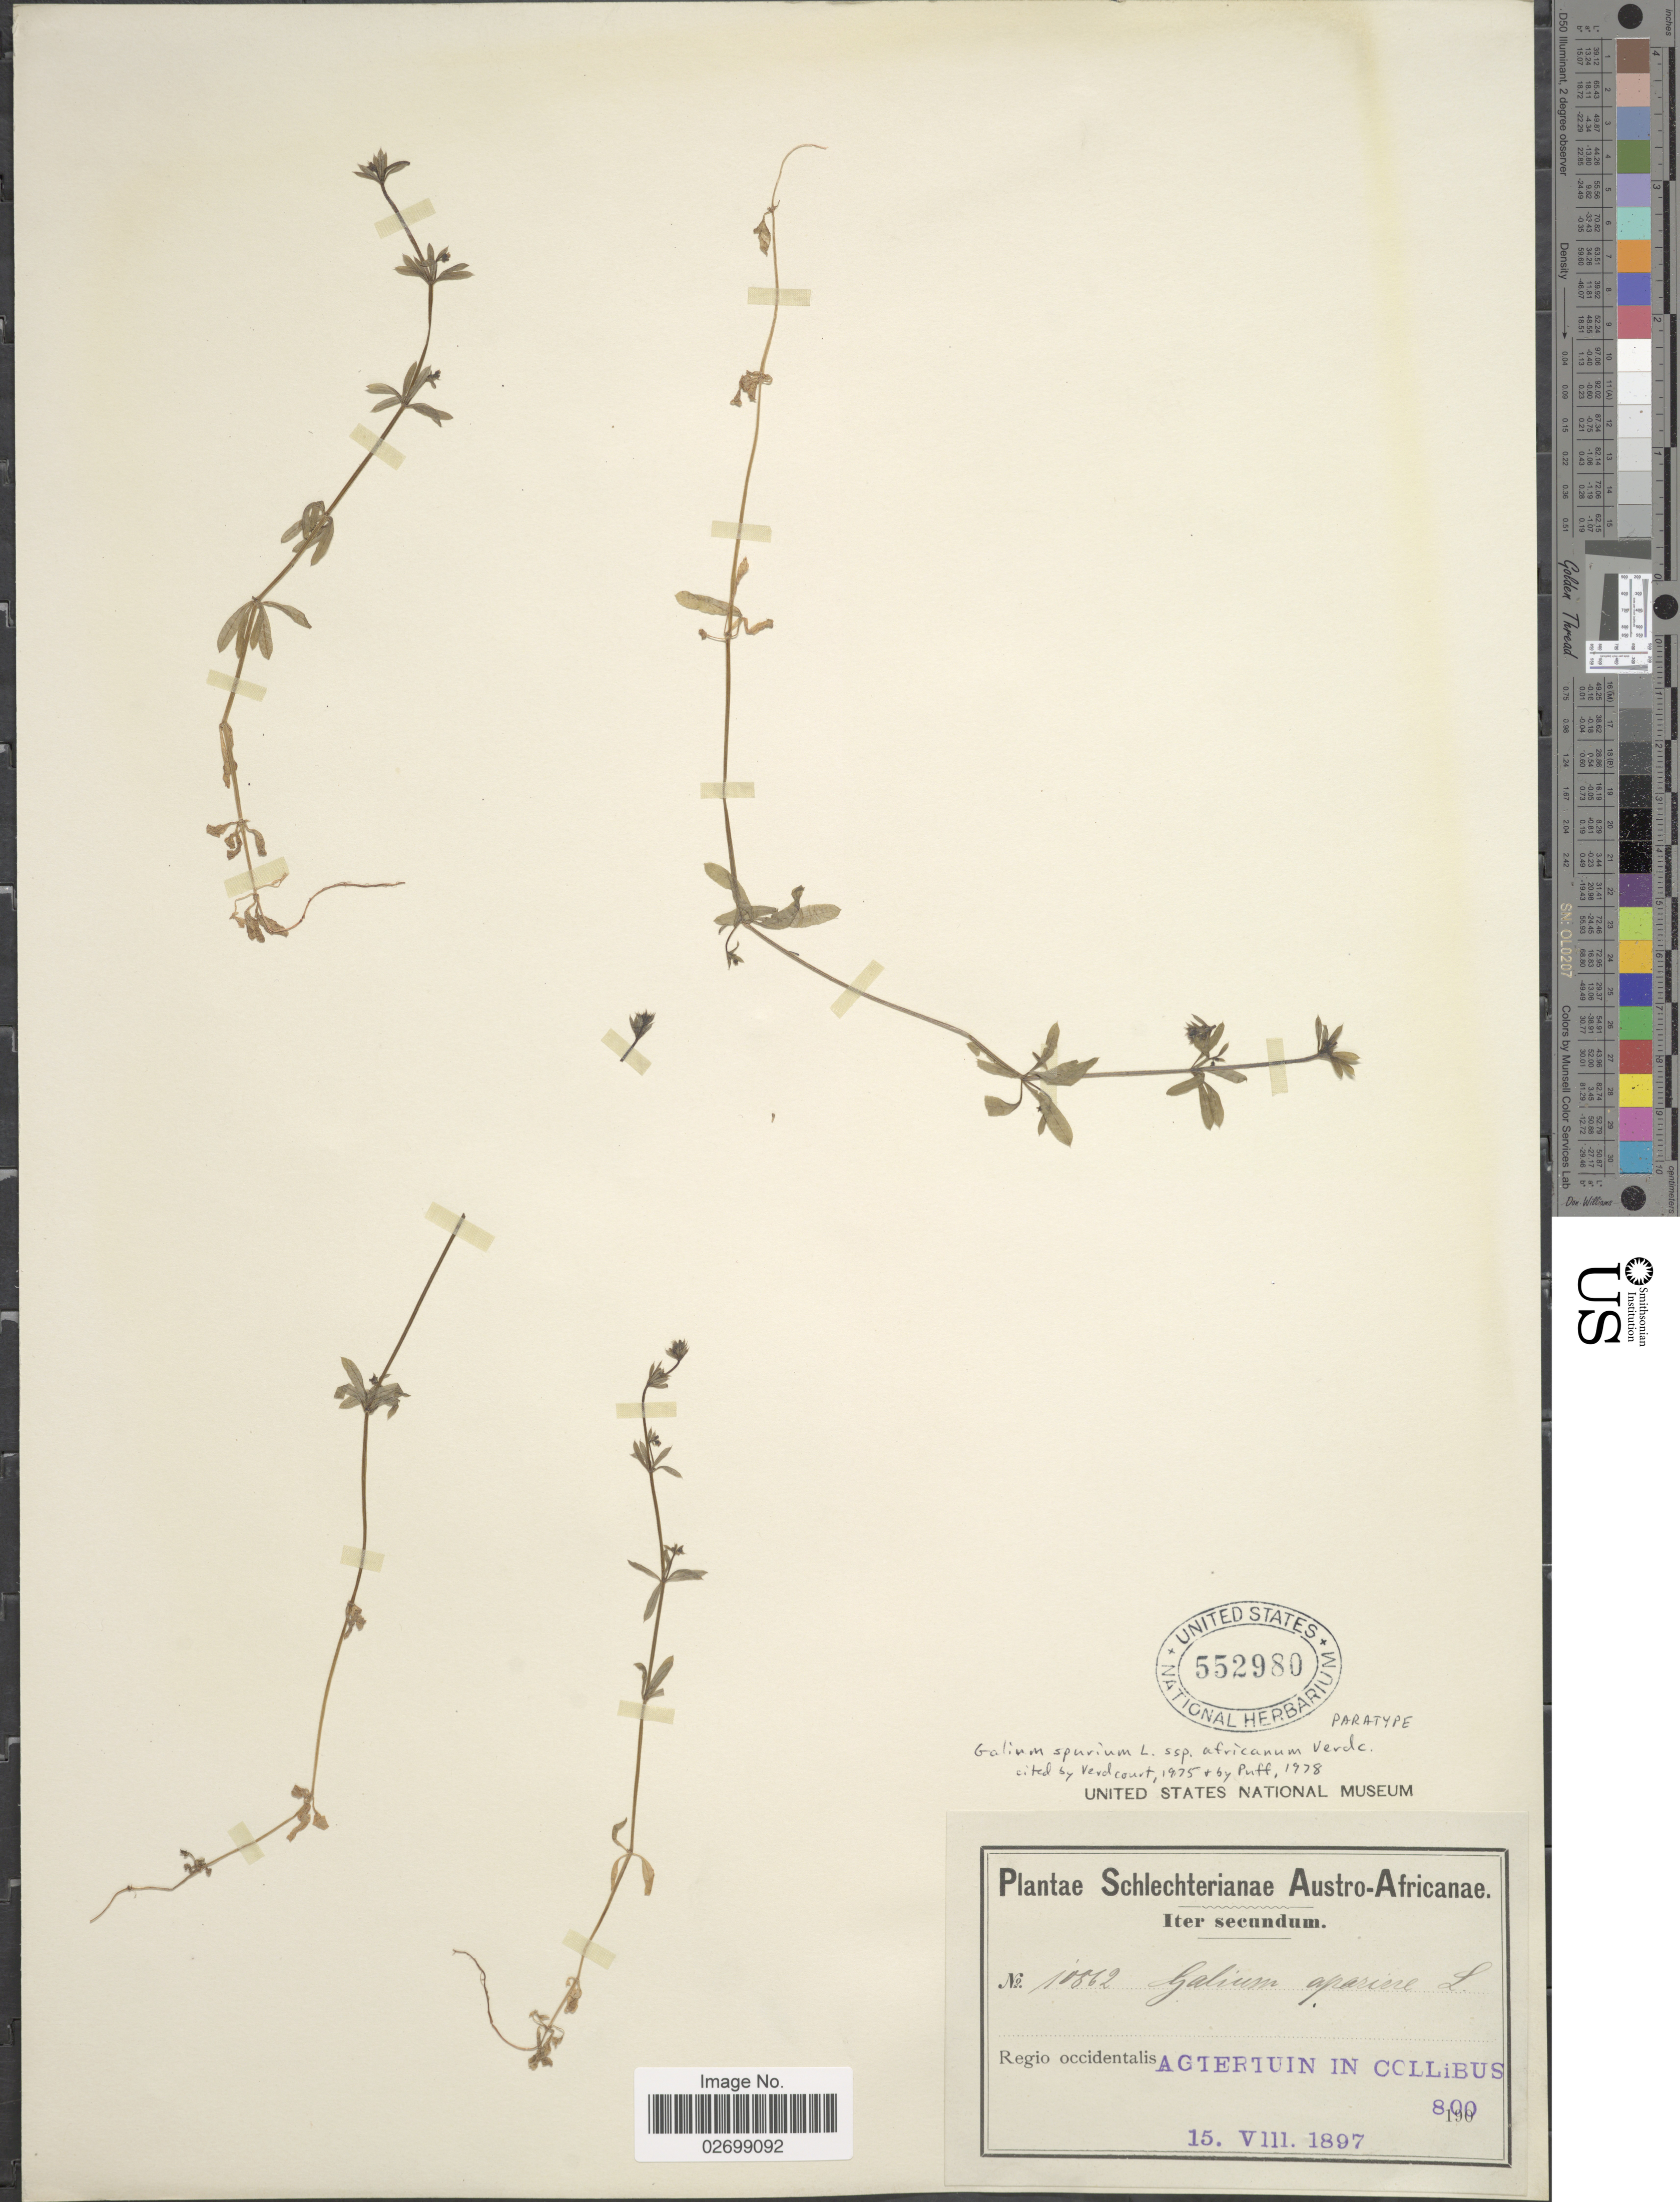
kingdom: Plantae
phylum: Tracheophyta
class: Magnoliopsida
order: Gentianales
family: Rubiaceae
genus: Galium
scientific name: Galium spurium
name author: L.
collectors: Schlechter, --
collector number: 10862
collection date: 1897-08-15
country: South Africa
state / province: Western Cape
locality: Austro-Africae, Regio occidentalis, Agtertuin in collibus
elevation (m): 244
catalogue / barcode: US 552980